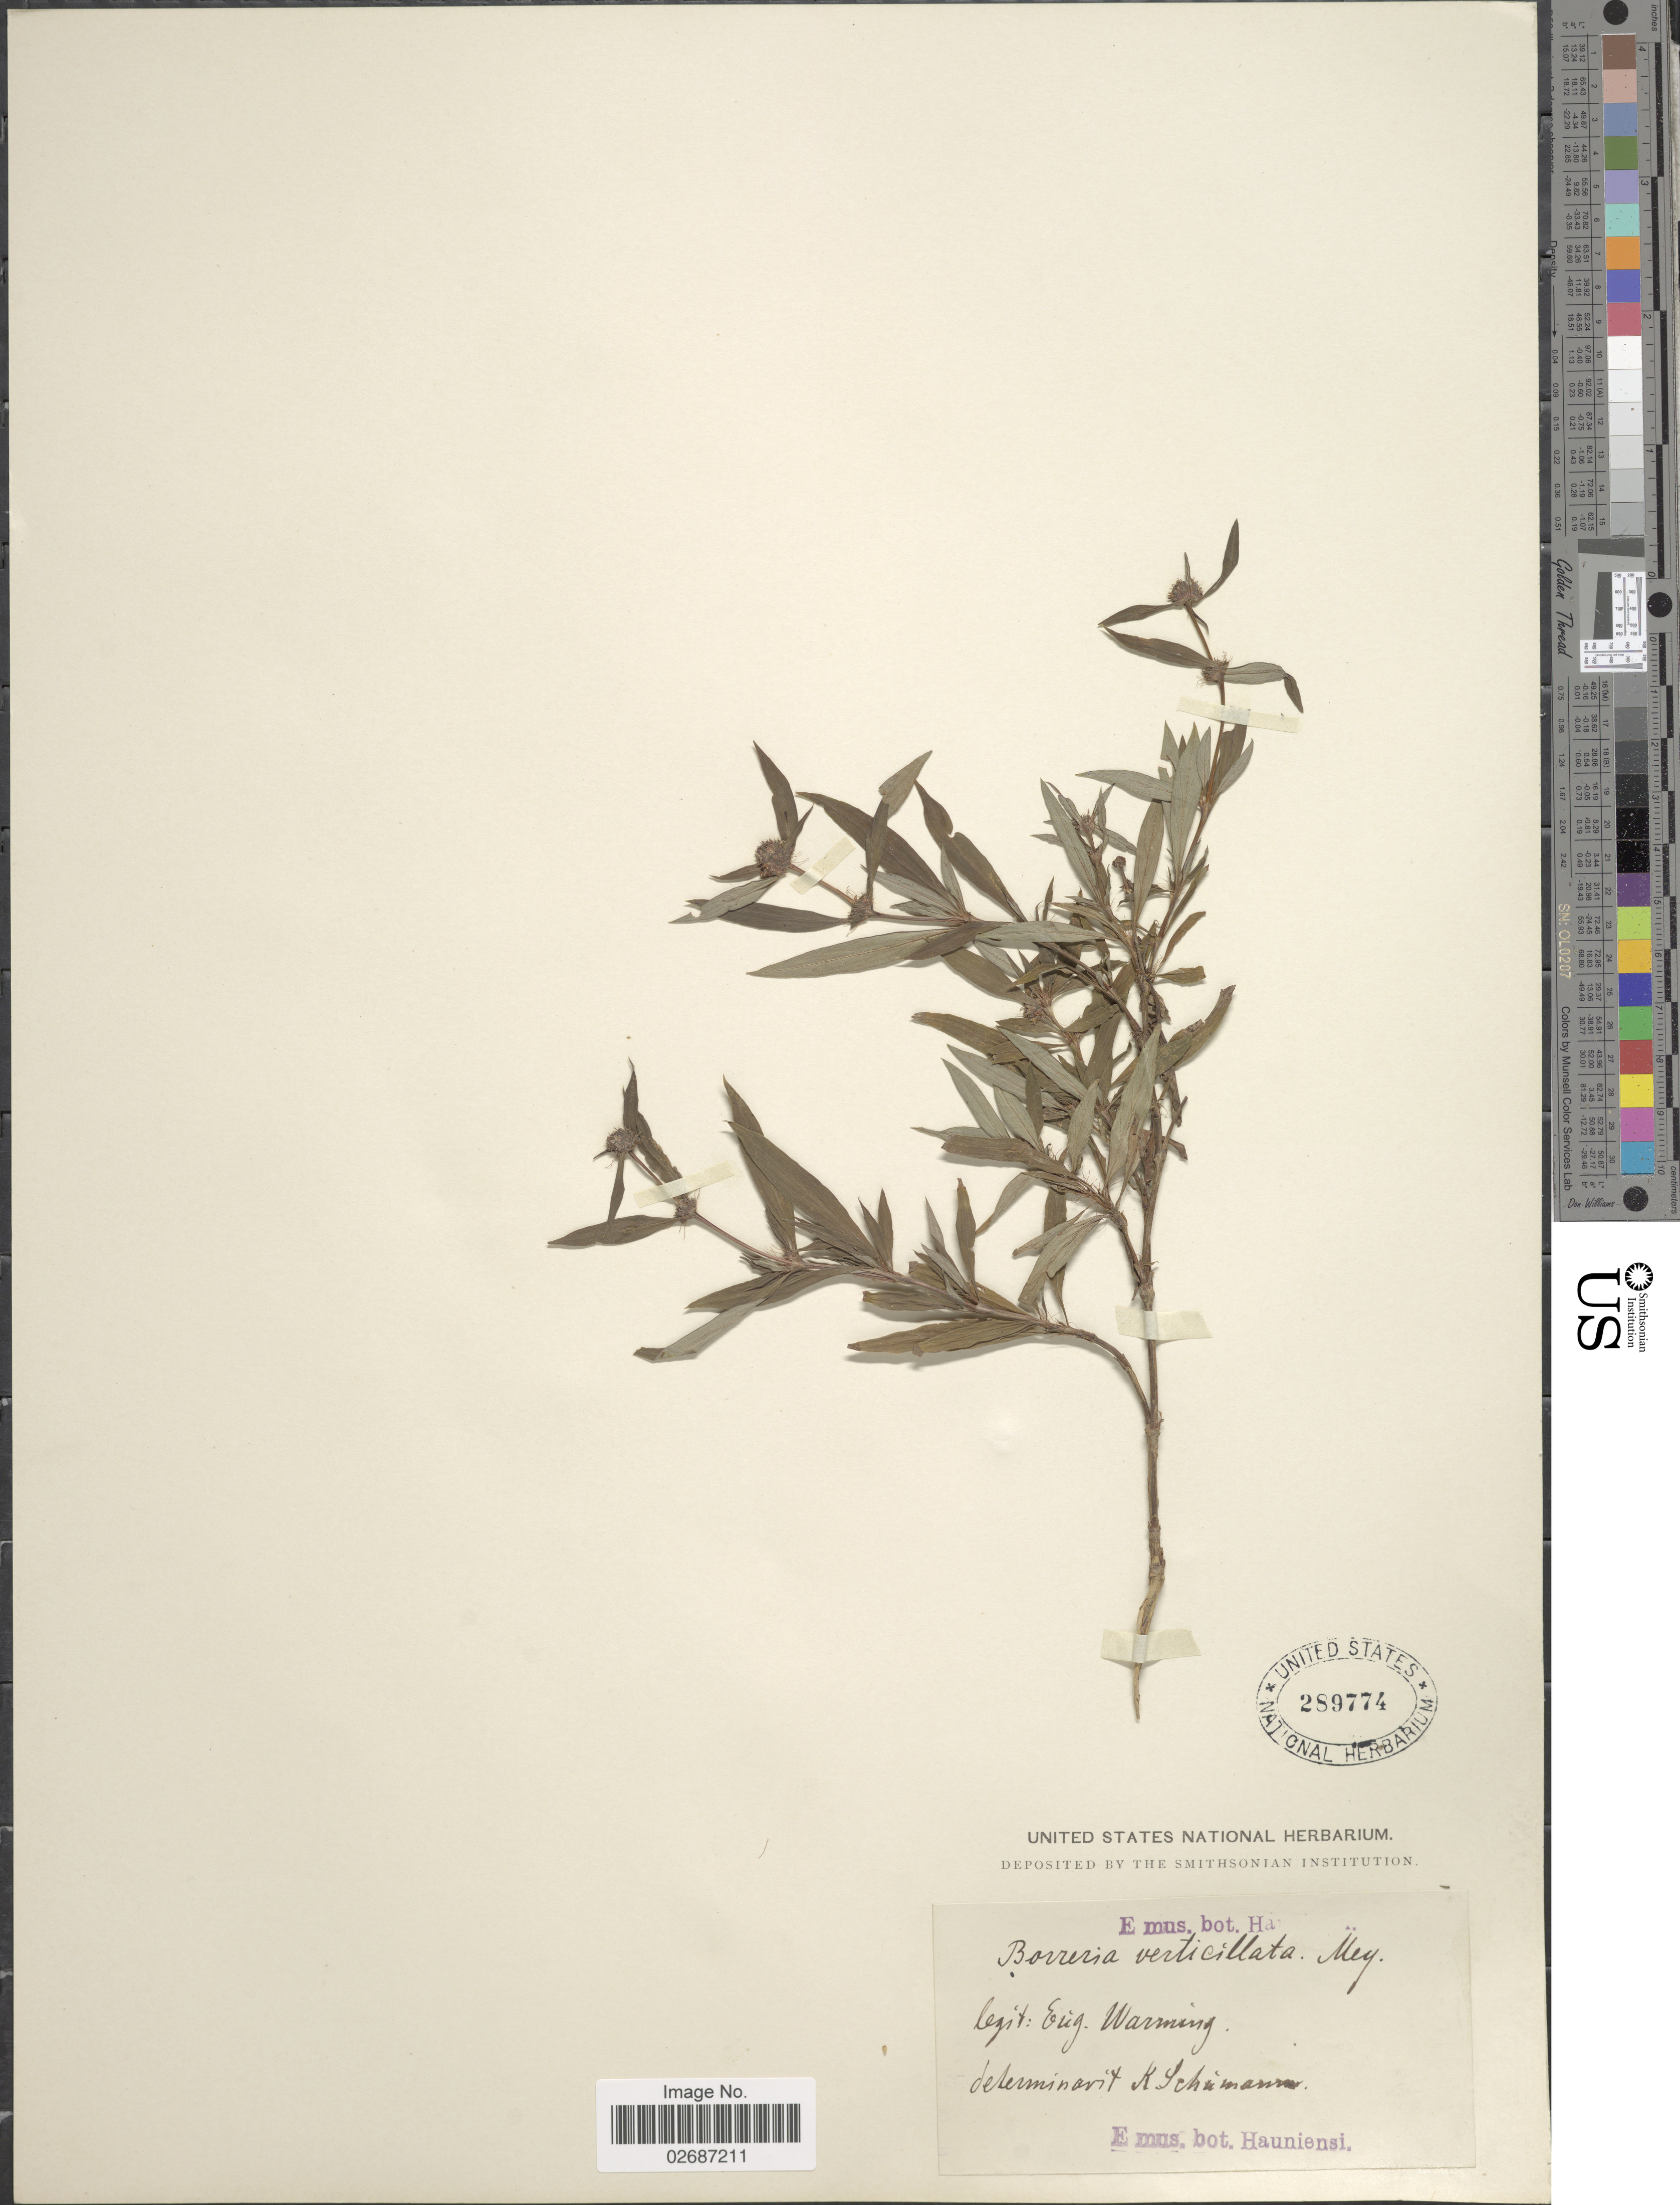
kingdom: Plantae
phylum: Tracheophyta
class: Magnoliopsida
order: Gentianales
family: Rubiaceae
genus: Borreria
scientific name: Borreria verticillata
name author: (L.) G. Mey.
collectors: E. Warming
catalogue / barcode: US 289774